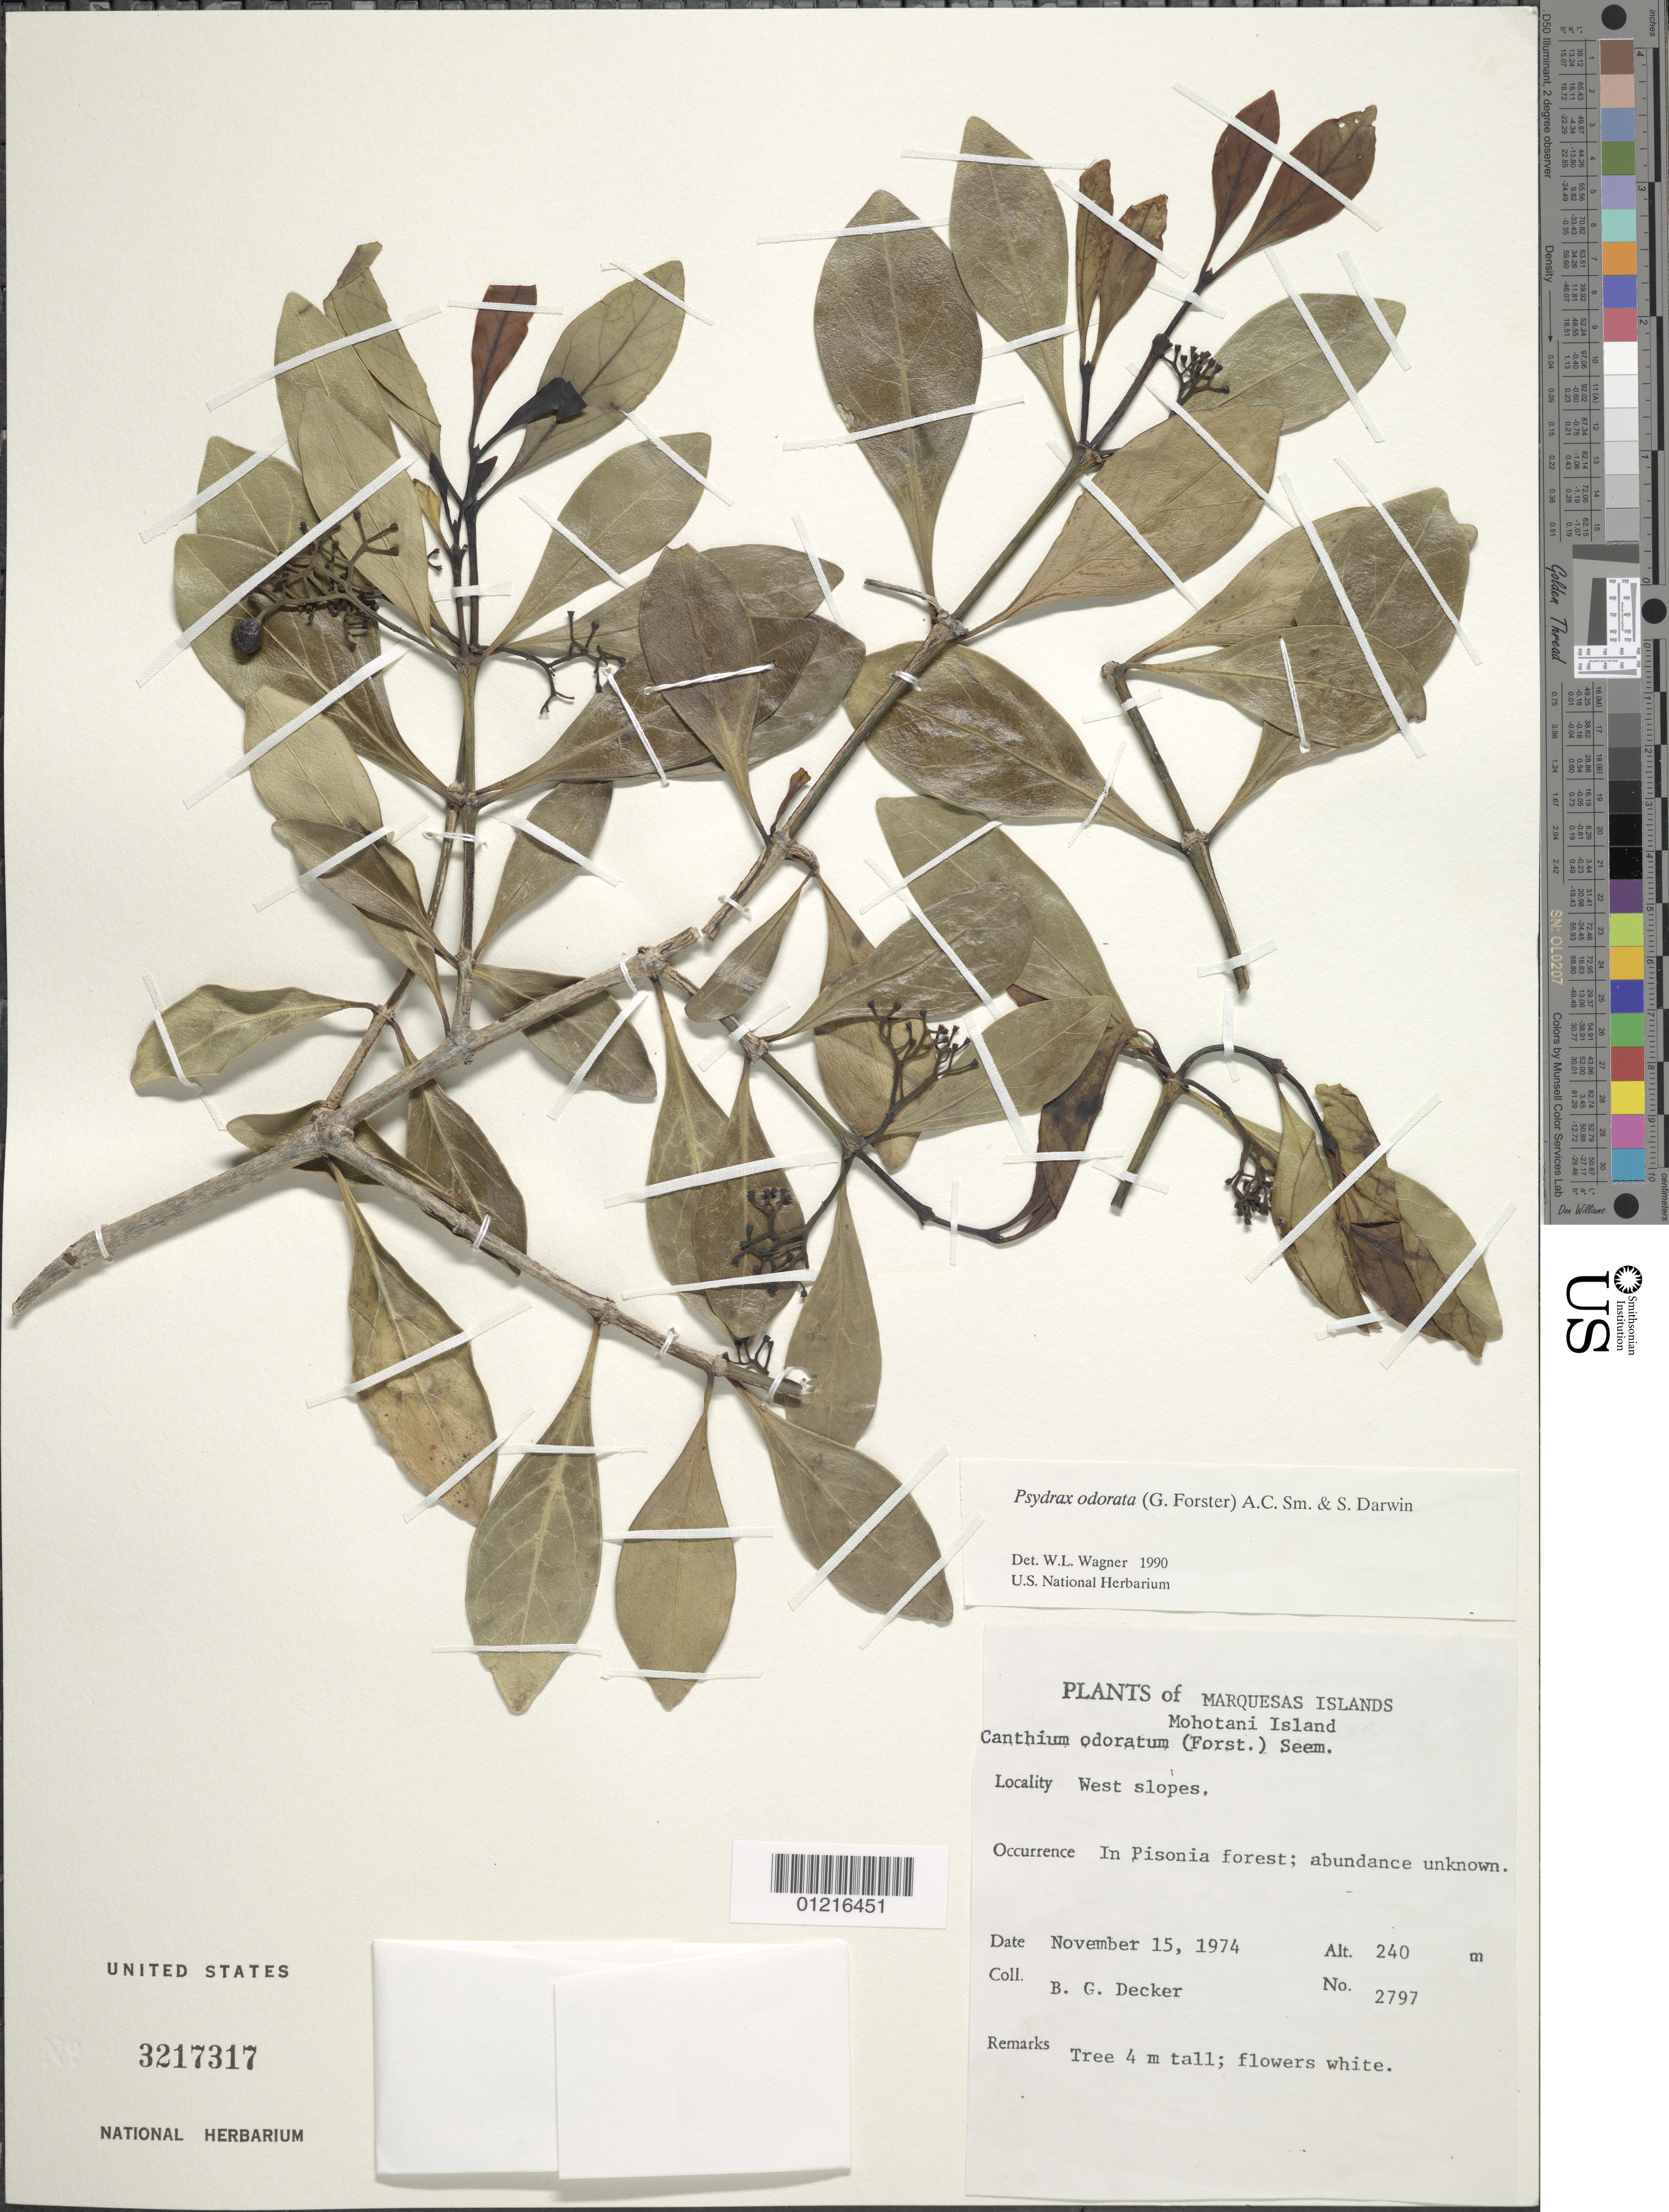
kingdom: Plantae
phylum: Tracheophyta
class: Magnoliopsida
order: Gentianales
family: Rubiaceae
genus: Psydrax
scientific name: Psydrax odorata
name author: (G. Forst.) A.C. Sm. & S.P. Darwin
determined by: Wagner, W. L., (BOT), Smithsonian Institution - National Museum of Natural History (UNITED STATES)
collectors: B. G. Decker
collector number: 2797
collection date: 1974-11-15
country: French Polynesia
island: Mohotani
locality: W slope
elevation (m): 240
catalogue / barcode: US 3217317